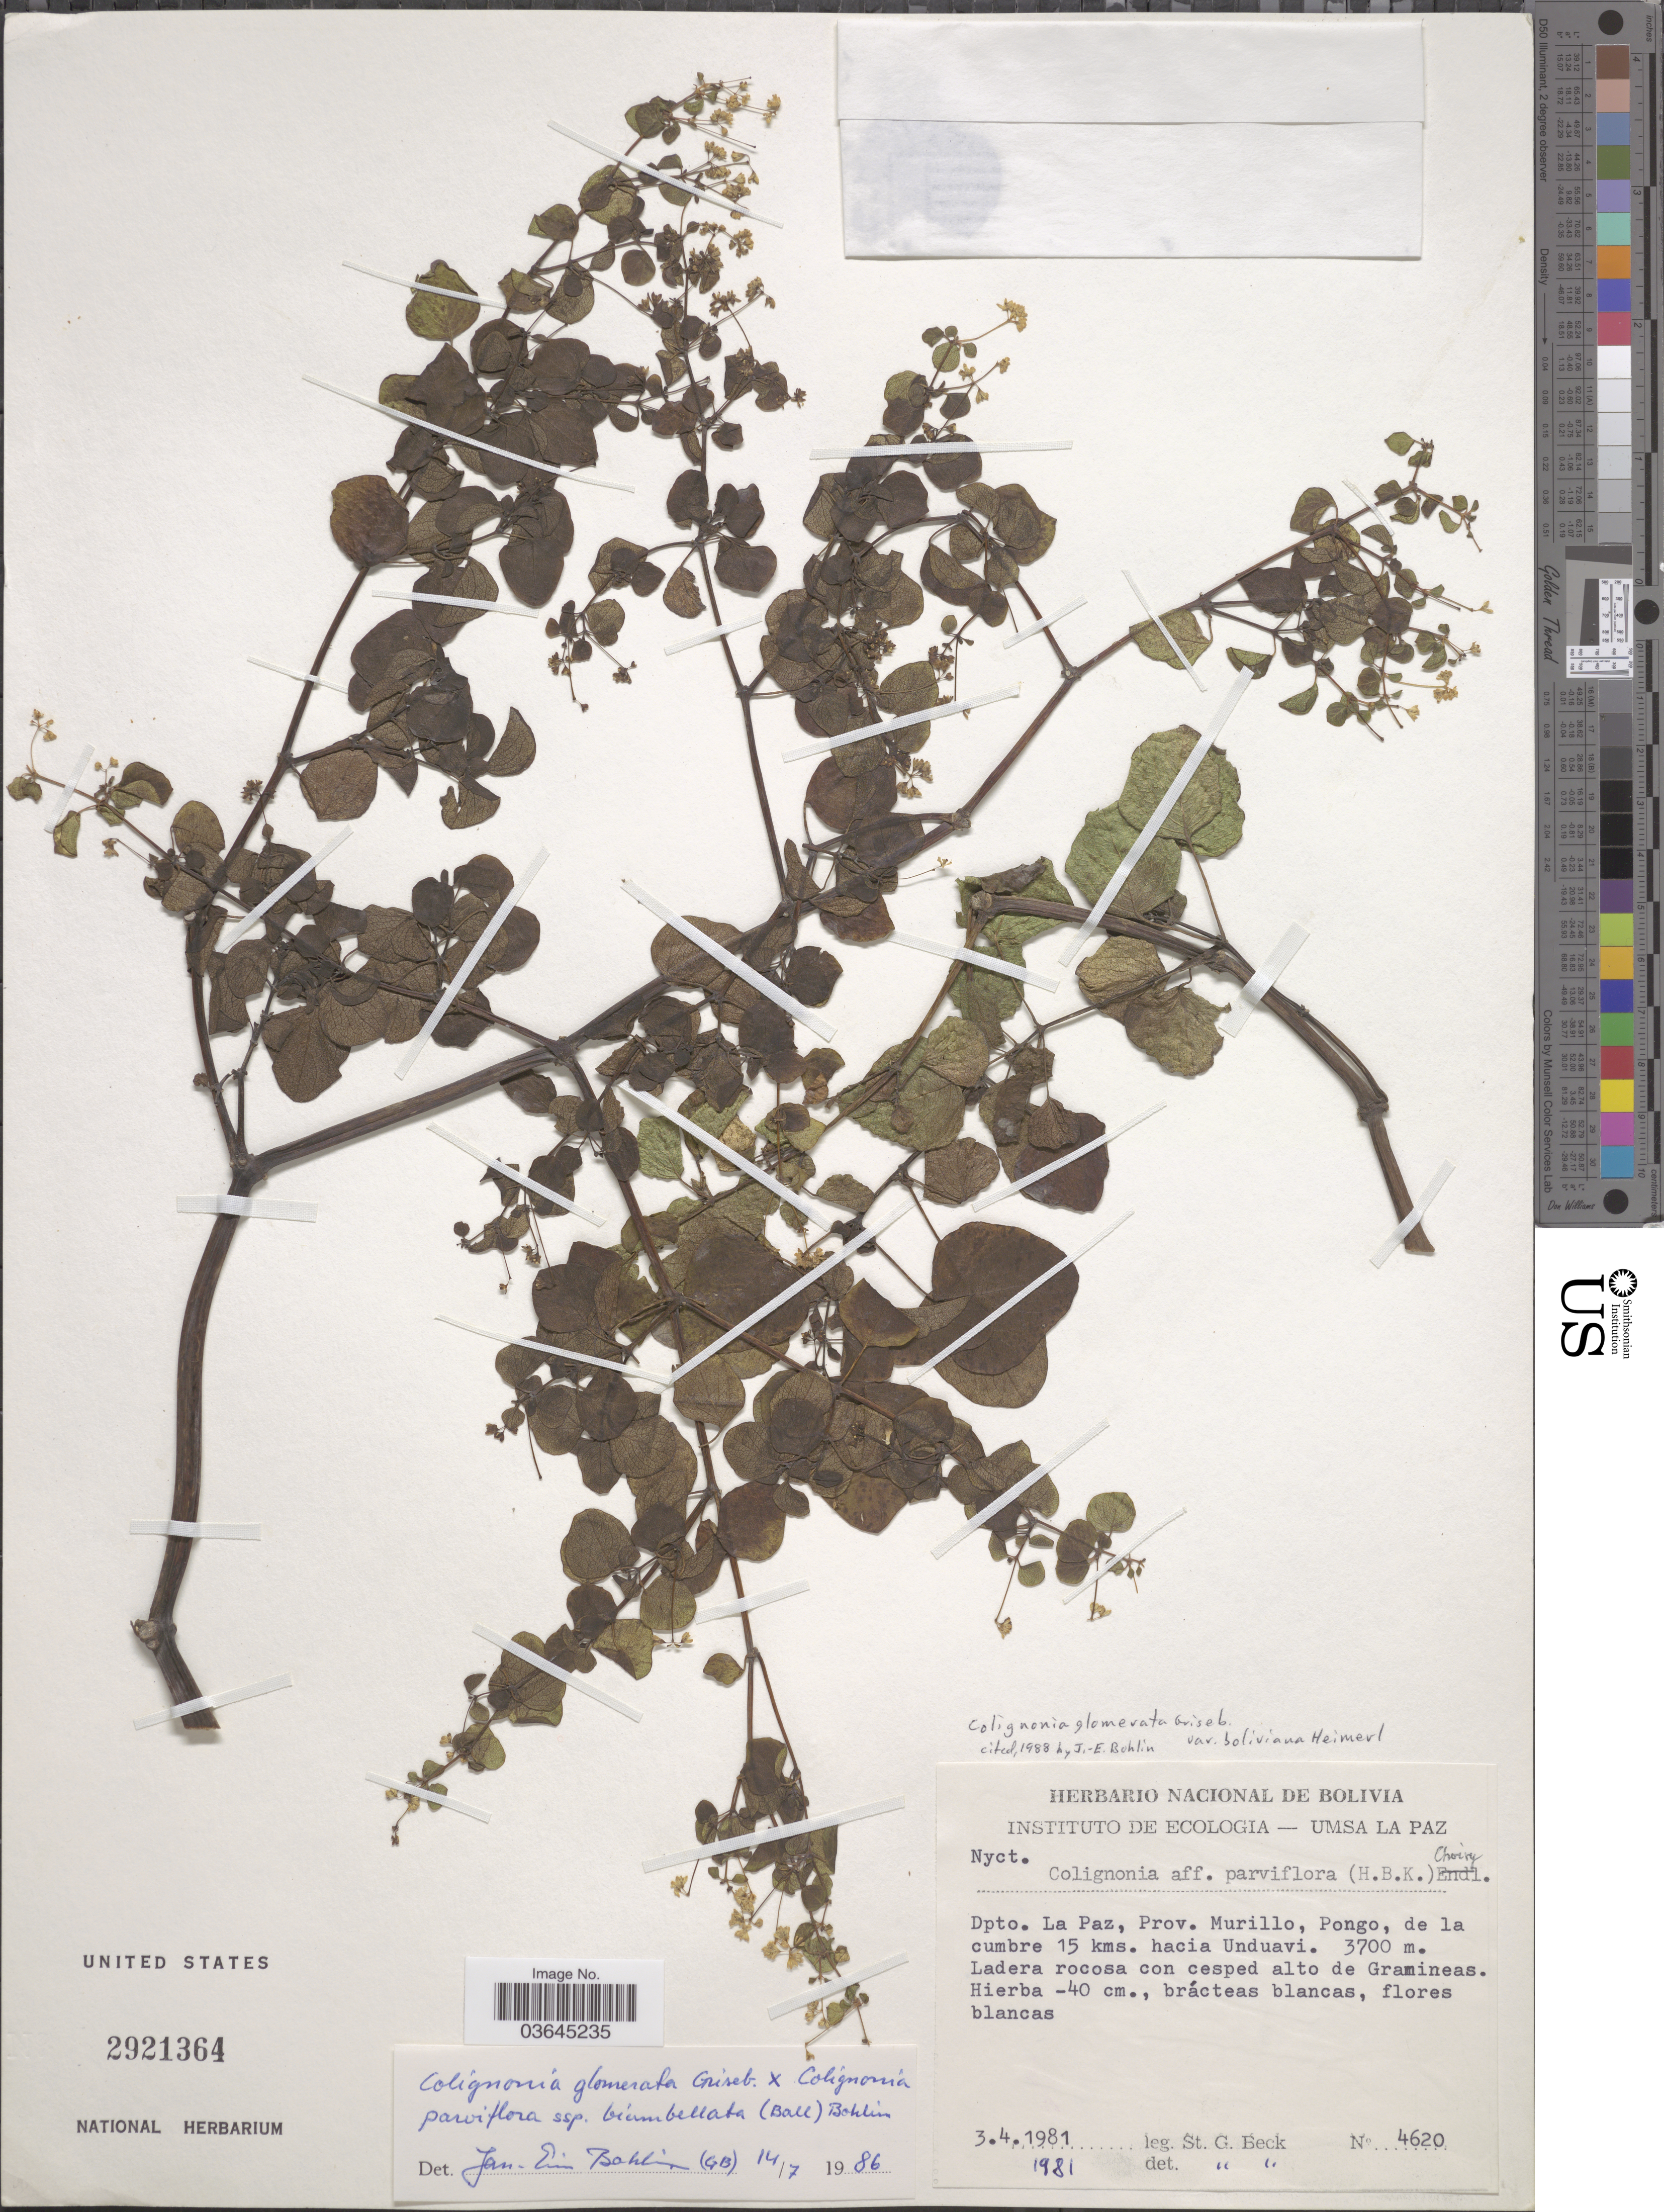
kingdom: Plantae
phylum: Tracheophyta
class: Magnoliopsida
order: Caryophyllales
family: Nyctaginaceae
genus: Colignonia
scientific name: Colignonia glomerata var. boliviana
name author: Heimerl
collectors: S. G. Beck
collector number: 4620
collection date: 1981-04-03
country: Bolivia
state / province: La Paz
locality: Dpto. La Paz, Prov. Murillo, Pongo, de la cumbre 15 kms. hacia Unduavi.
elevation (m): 3700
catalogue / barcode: US 2921364